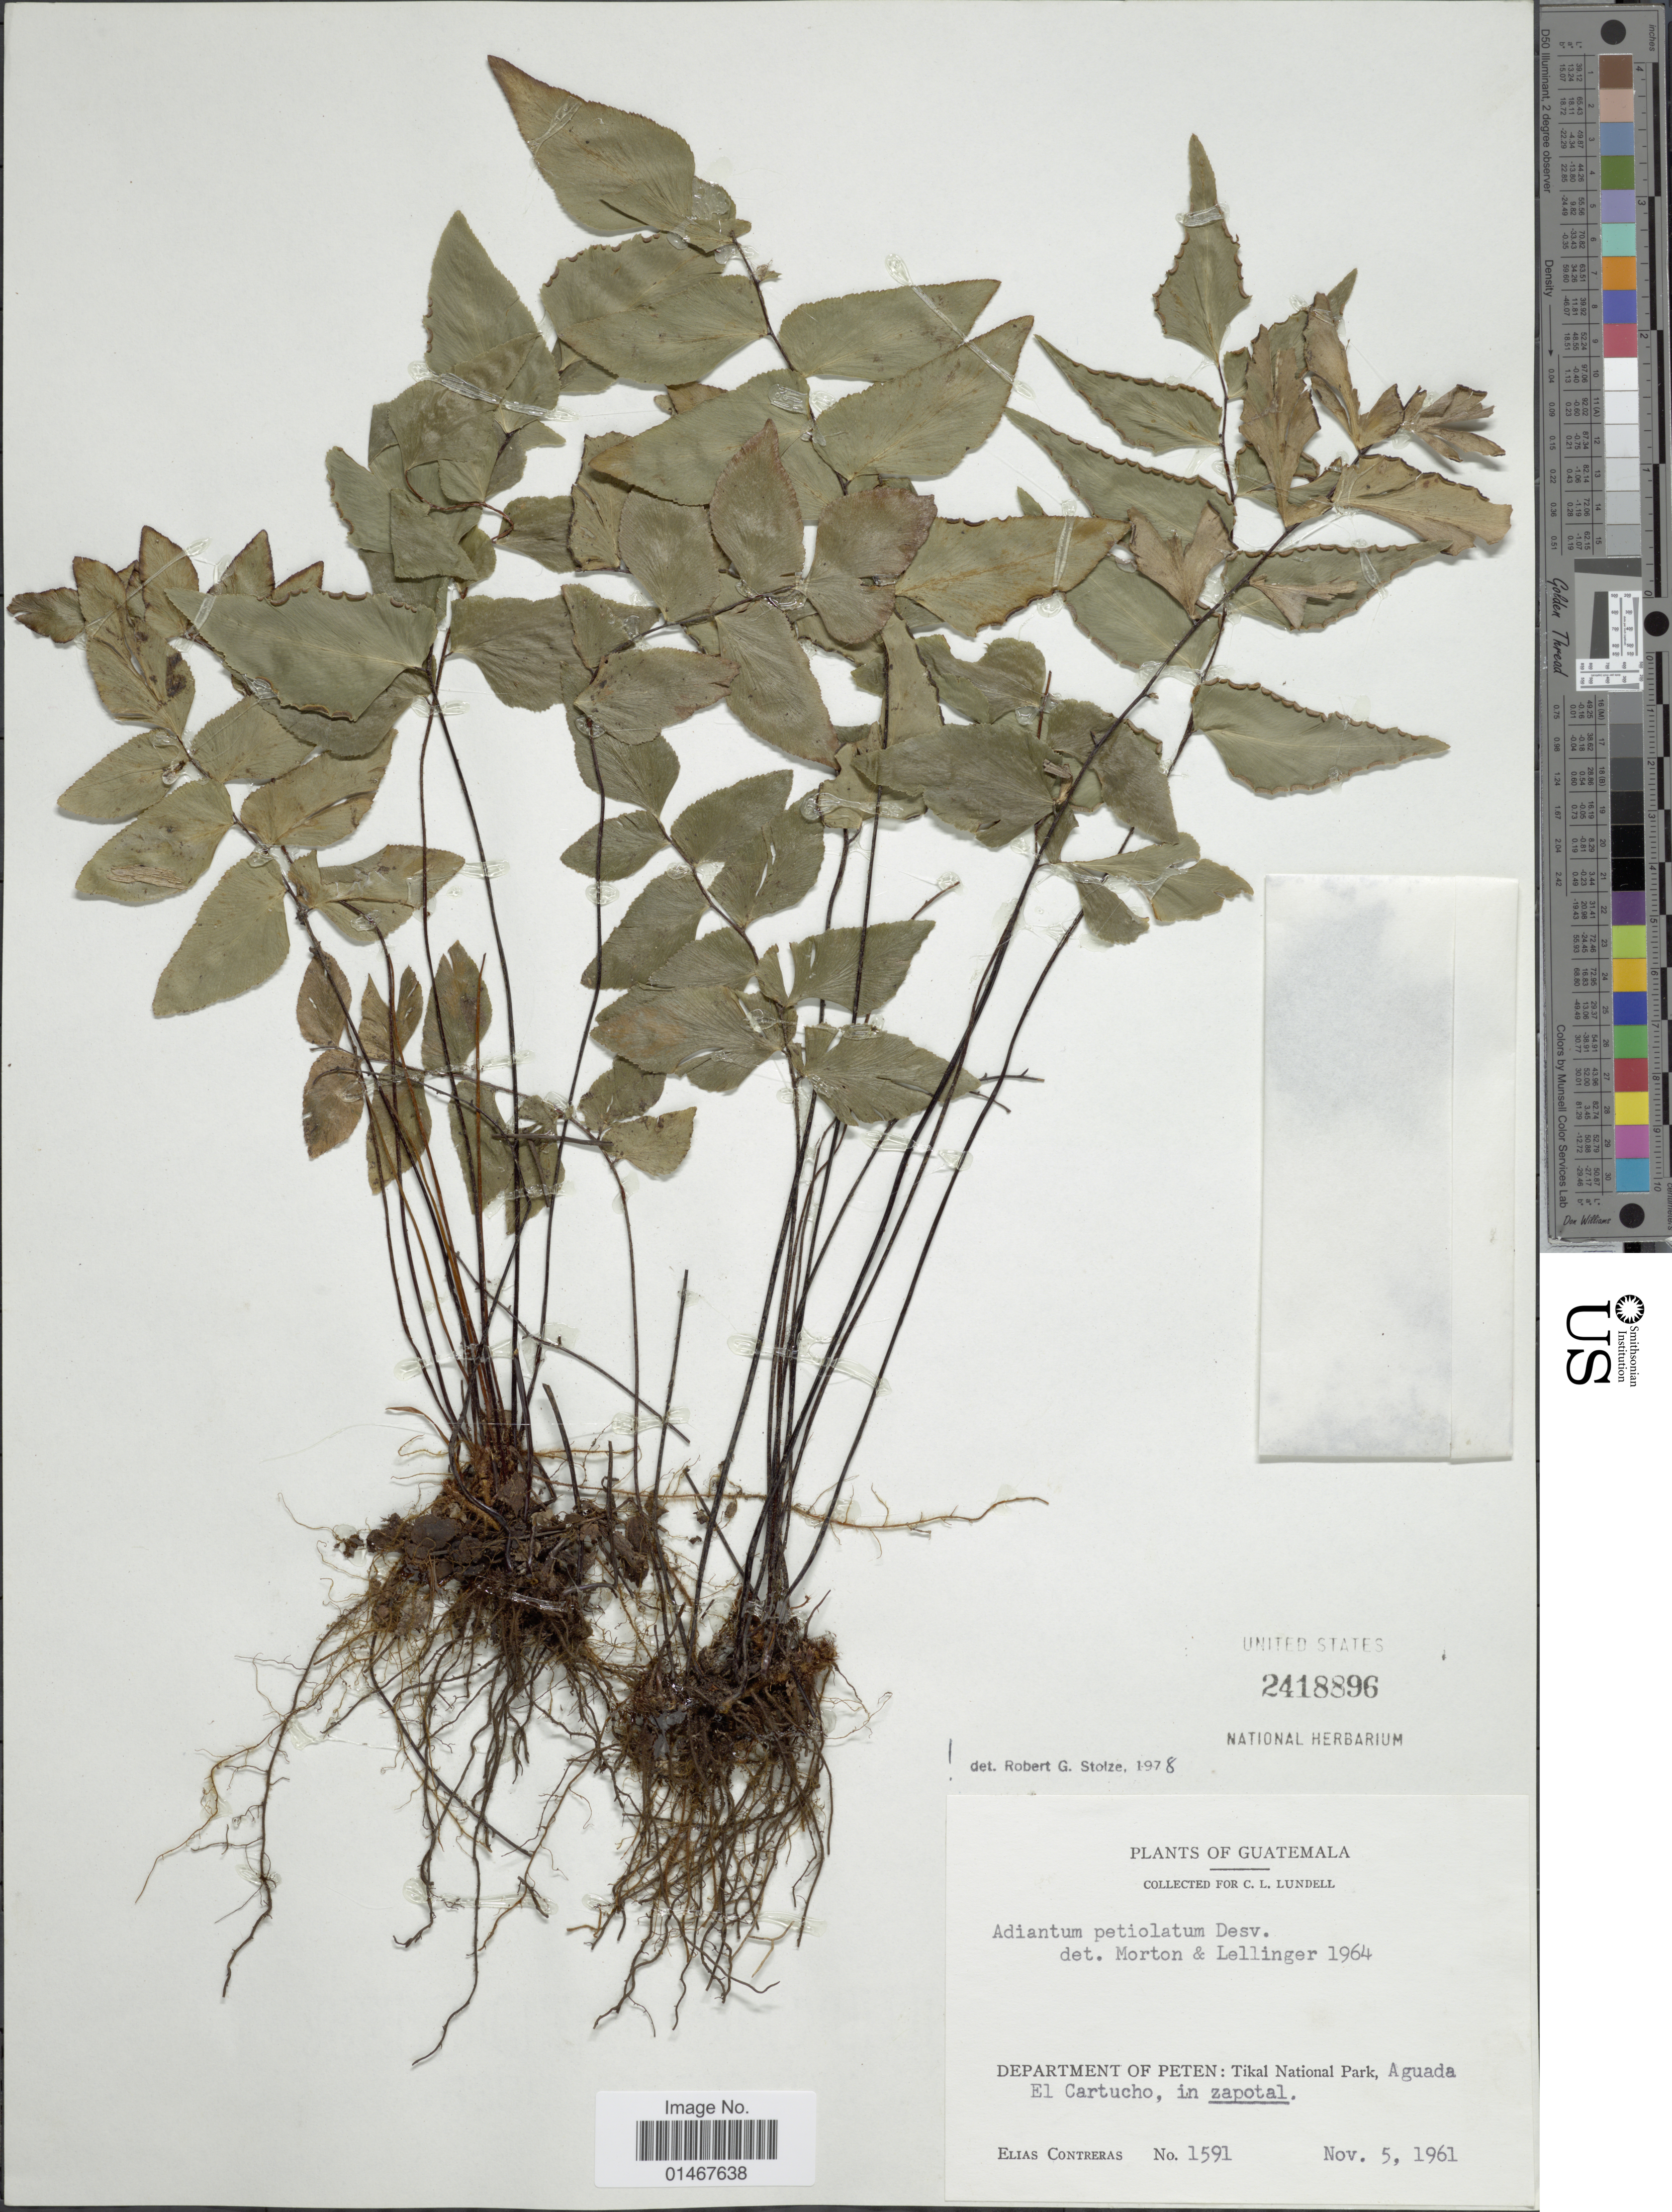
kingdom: Plantae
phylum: Tracheophyta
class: Polypodiopsida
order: Polypodiales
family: Pteridaceae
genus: Adiantum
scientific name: Adiantum petiolatum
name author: Desv.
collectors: E. Contreras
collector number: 1591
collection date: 1961-11-05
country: Guatemala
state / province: El Petén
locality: Department of Peten: Tikal National Park, Aguada El Cartucho, in zapotal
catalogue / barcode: US 2418896